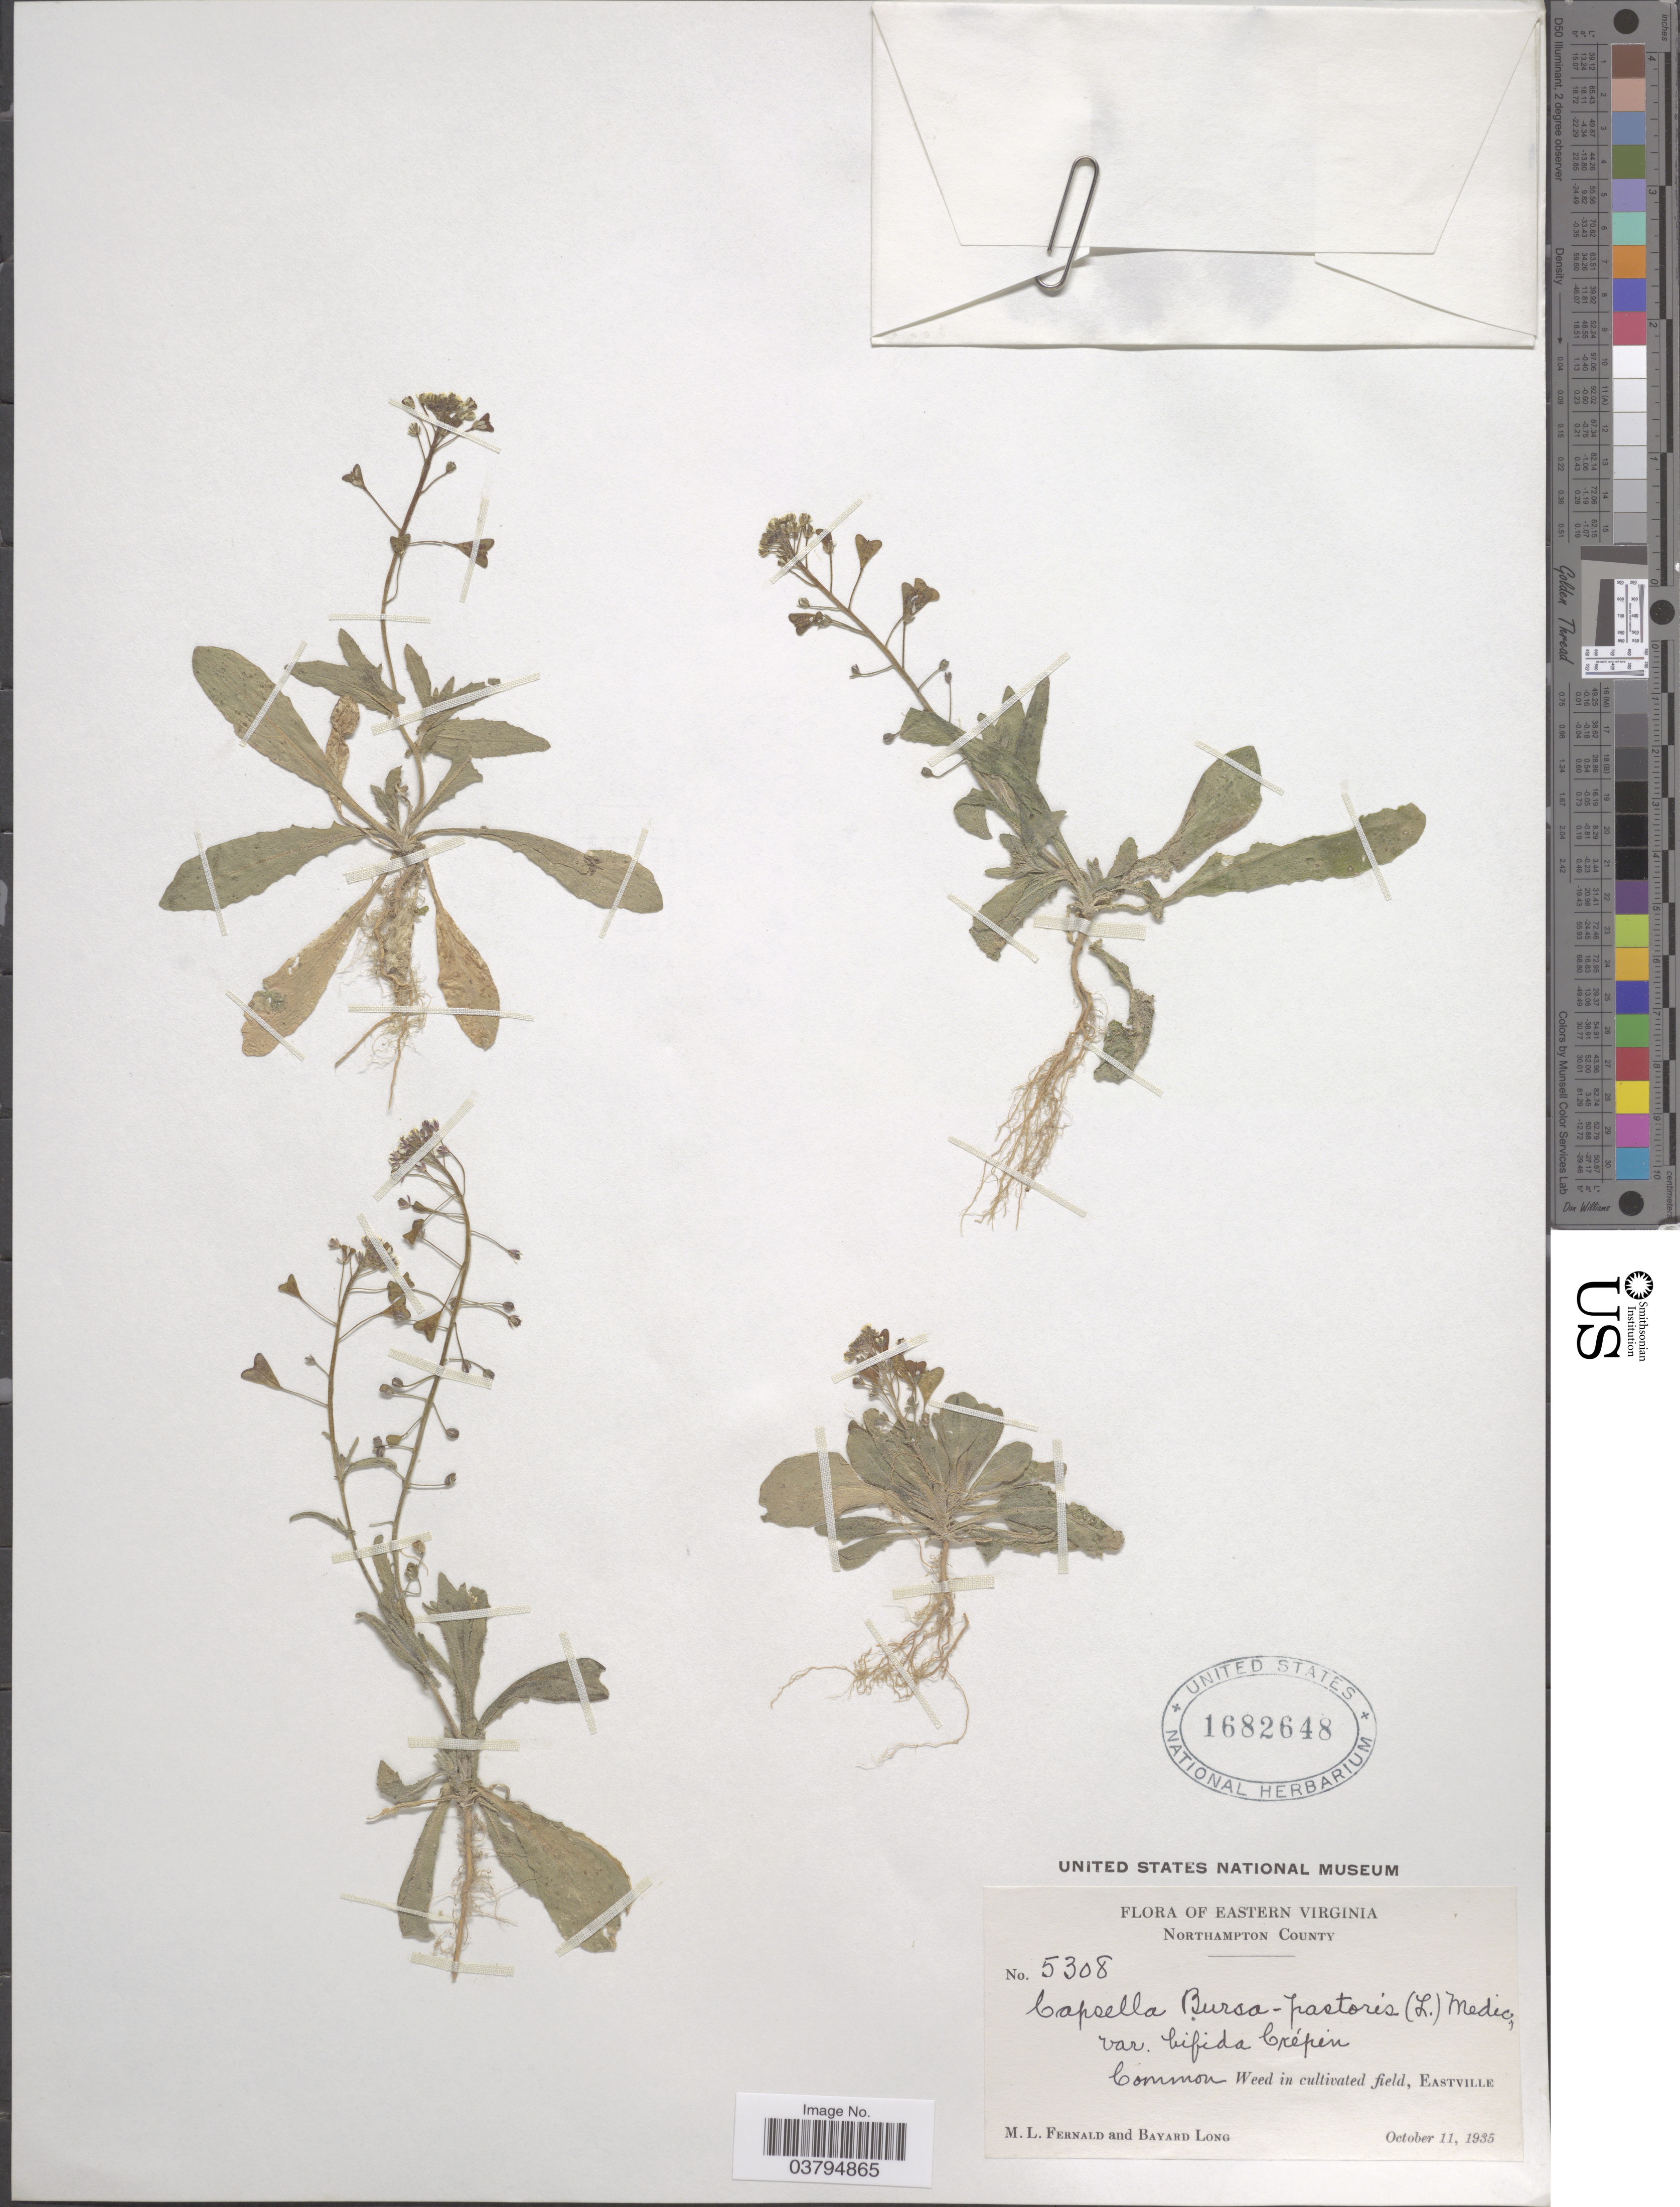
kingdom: Plantae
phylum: Tracheophyta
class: Magnoliopsida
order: Brassicales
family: Brassicaceae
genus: Capsella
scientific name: Capsella bursa-pastoris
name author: (L.) Medik.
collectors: M. L. Fernald & B. Long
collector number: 5308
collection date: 1935-10-11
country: United States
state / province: Virginia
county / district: Northampton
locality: Eastern Virginia. Eastville.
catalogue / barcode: US 1682648